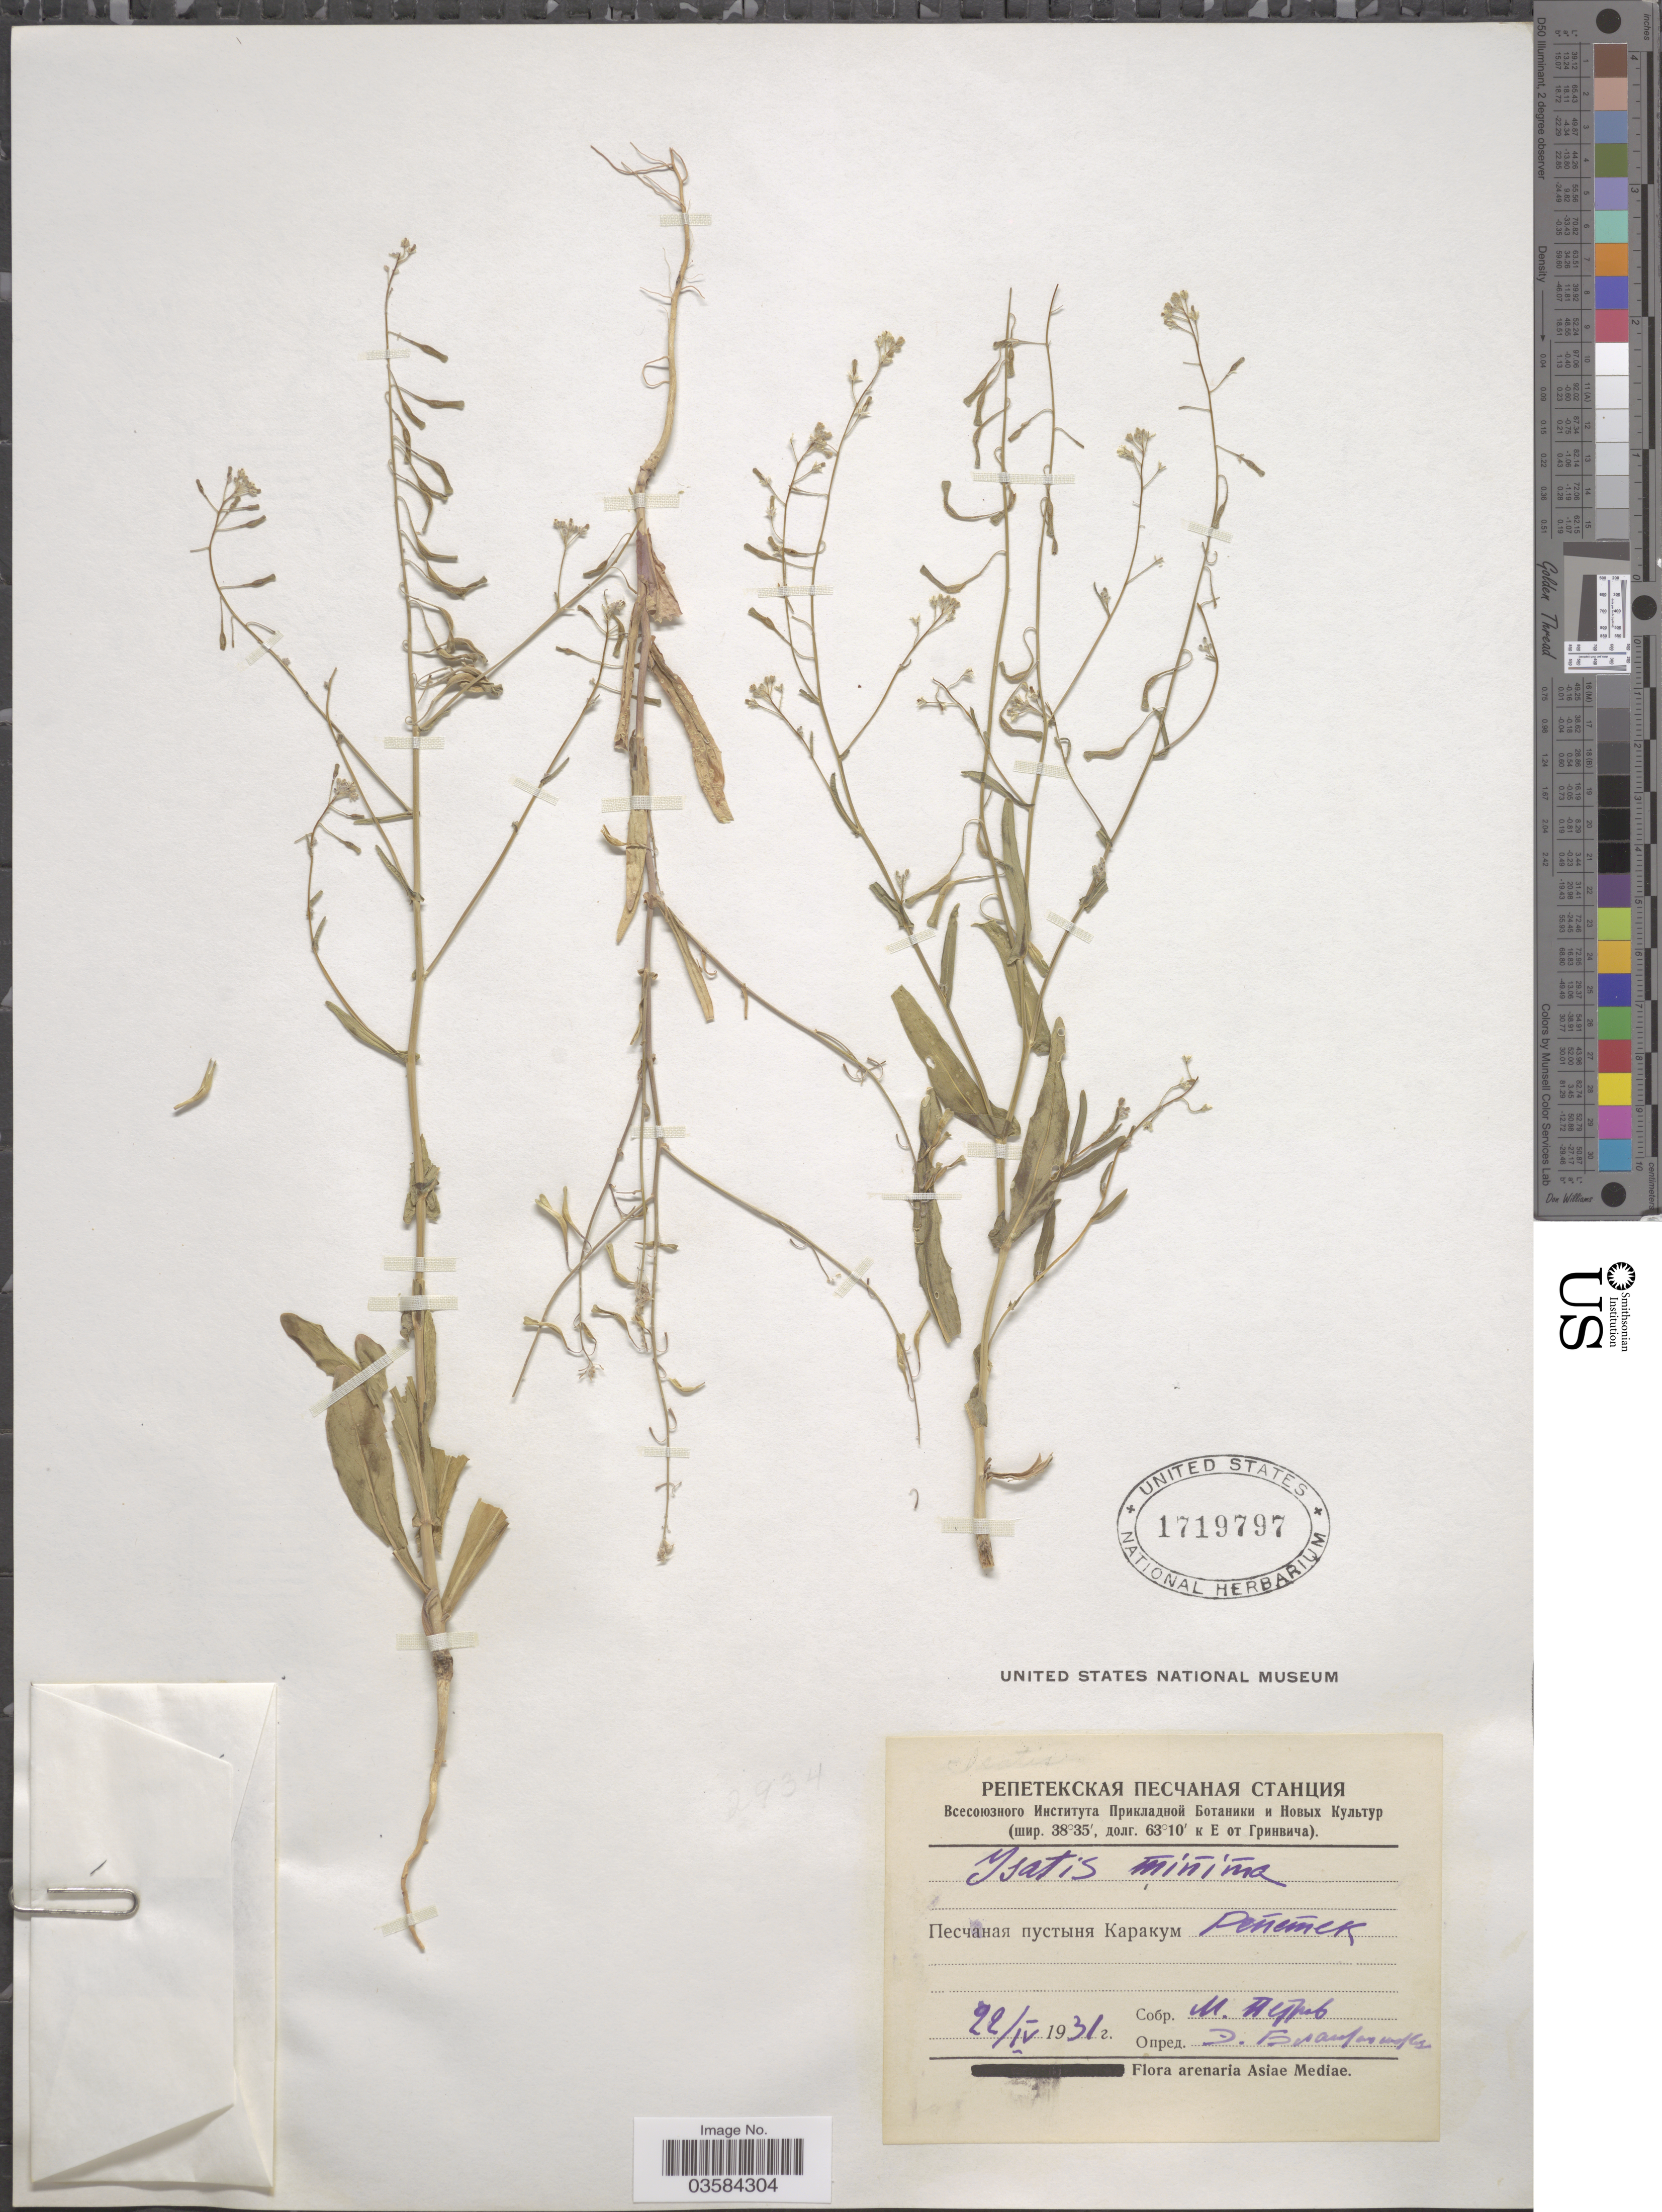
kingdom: Plantae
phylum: Tracheophyta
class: Magnoliopsida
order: Brassicales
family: Brassicaceae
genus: Isatis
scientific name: Isatis minima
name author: Bunge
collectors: M. Petrov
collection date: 1931-04-22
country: Turkmenistan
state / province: Lebap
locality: Karakum Desert, Repetek. Arenaria Asiae Mediae.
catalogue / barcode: US 1719797